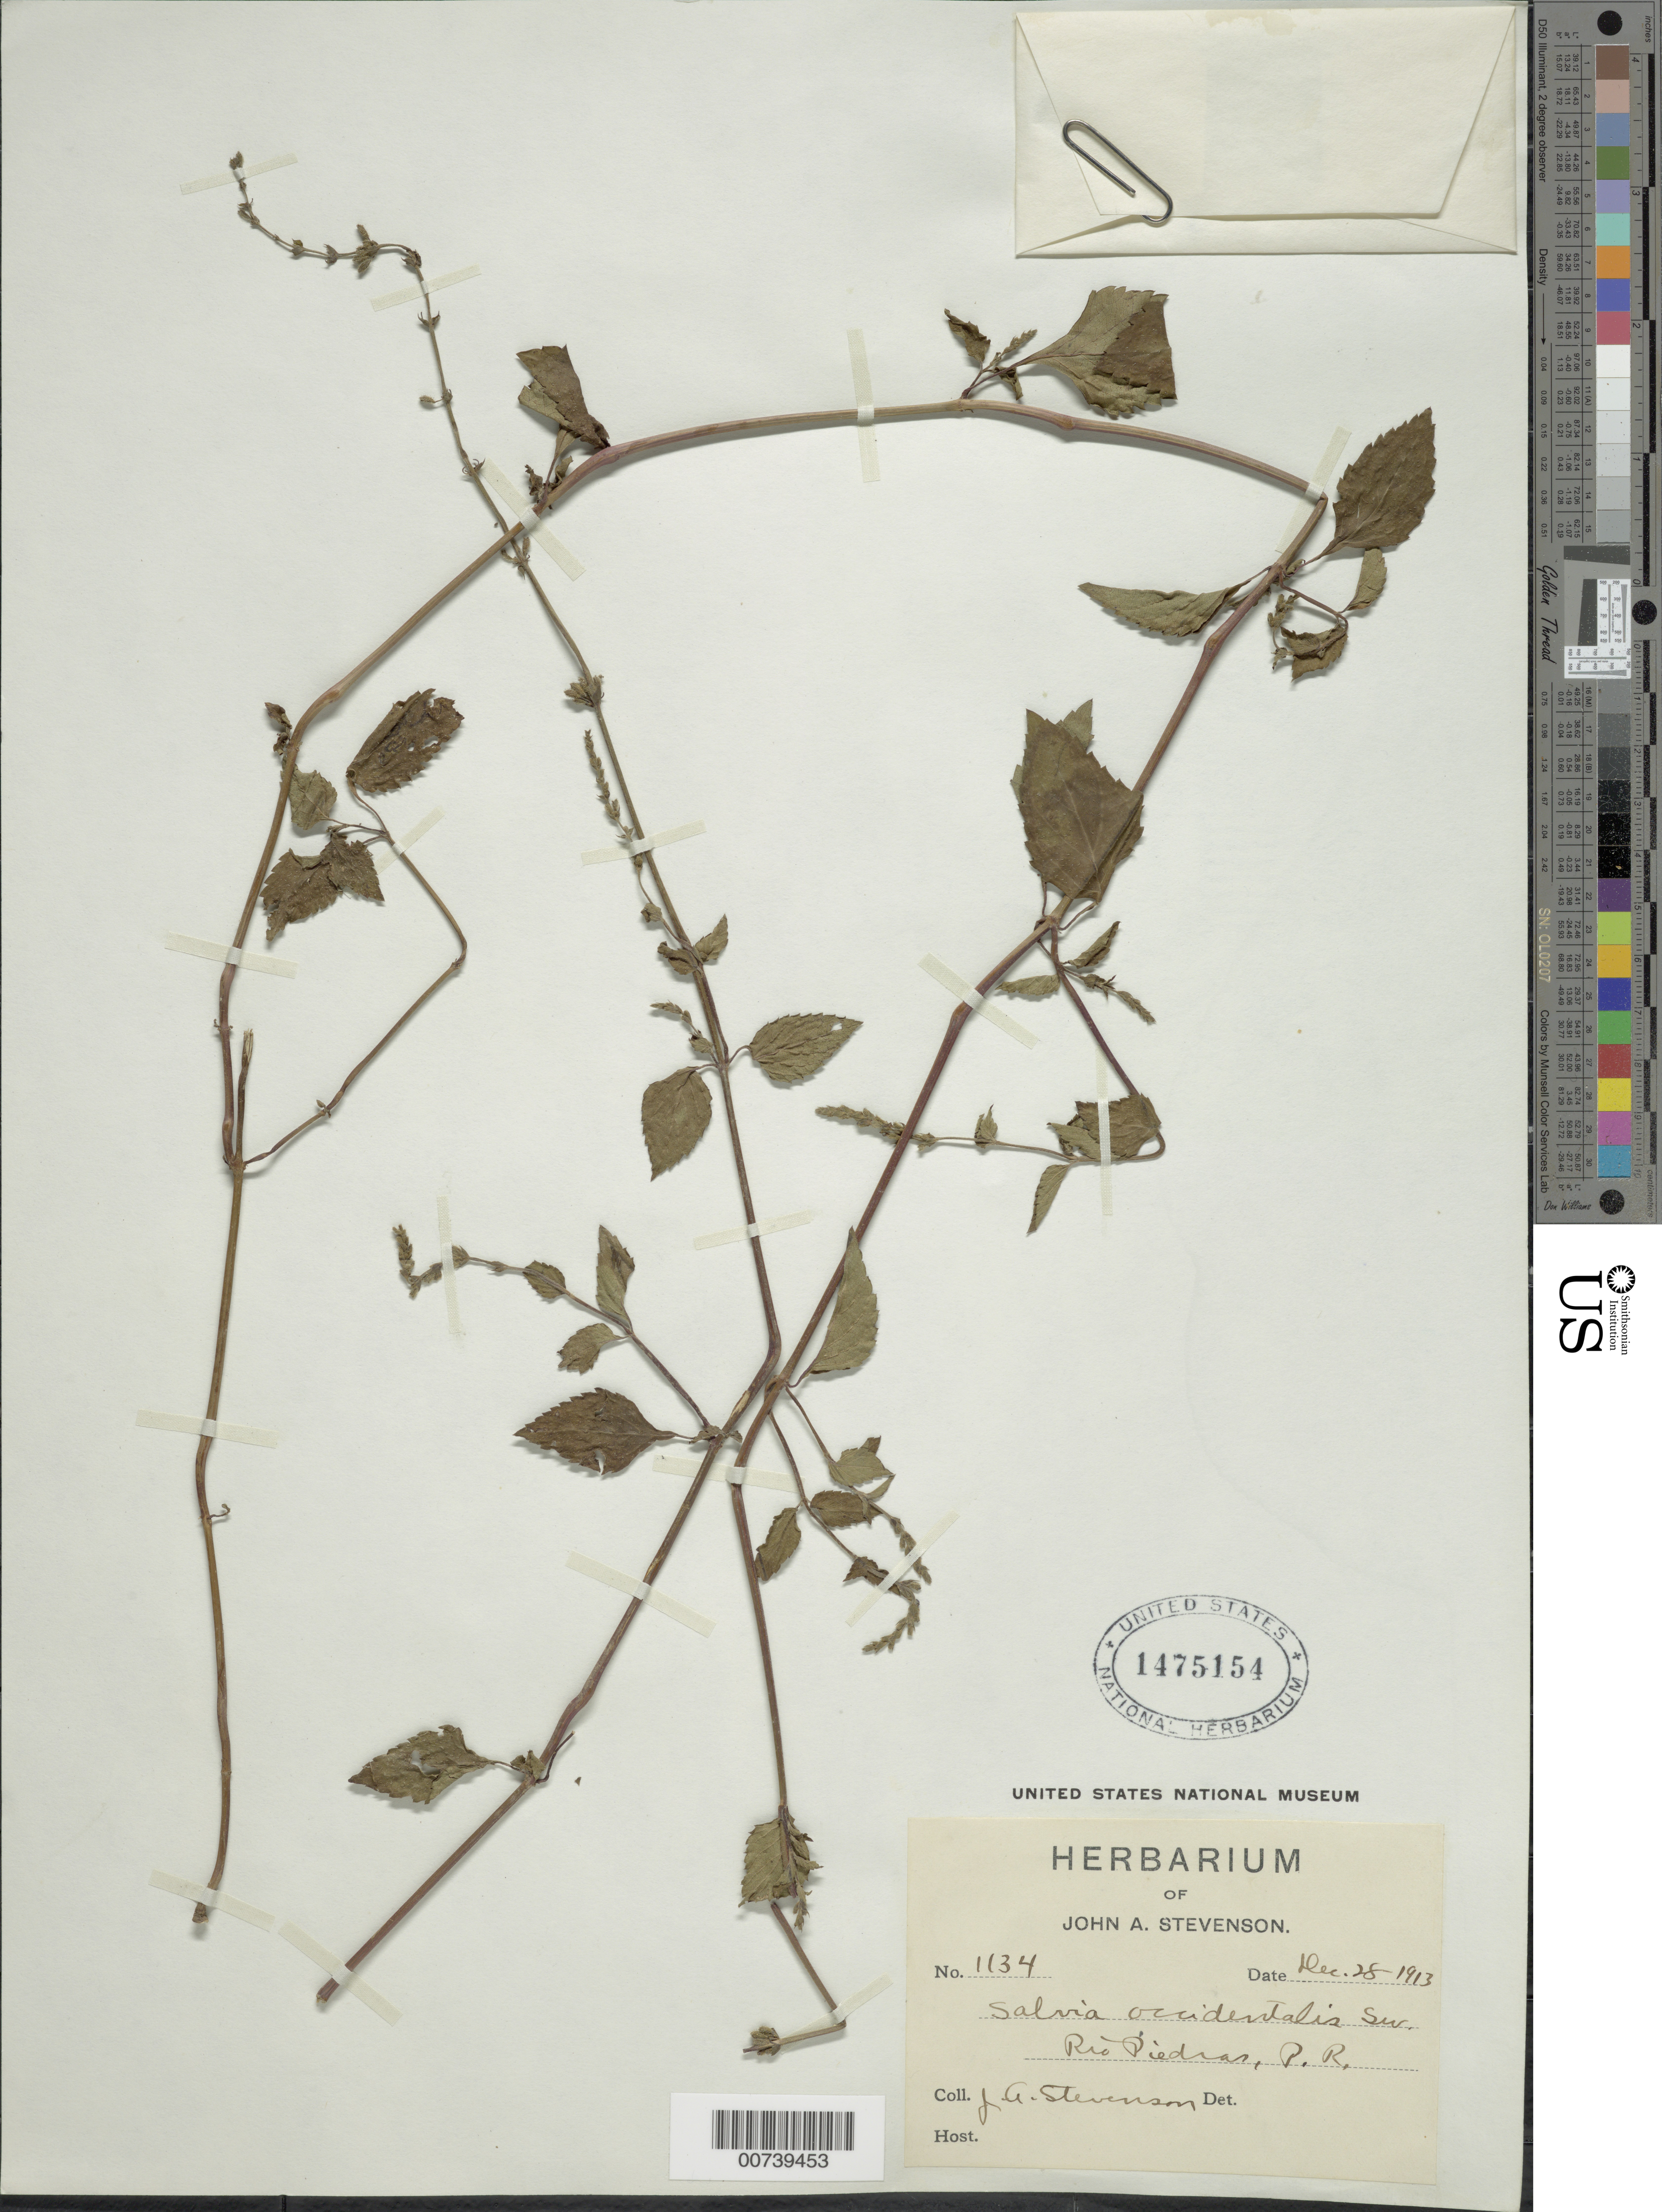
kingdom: Plantae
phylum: Tracheophyta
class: Magnoliopsida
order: Lamiales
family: Lamiaceae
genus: Salvia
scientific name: Salvia occidentalis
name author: Sw.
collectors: J. Stevenson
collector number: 1134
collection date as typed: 28 Dec 1913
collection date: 1913-12-28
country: Puerto Rico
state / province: San Juan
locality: Río Piedras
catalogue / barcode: US 1475154